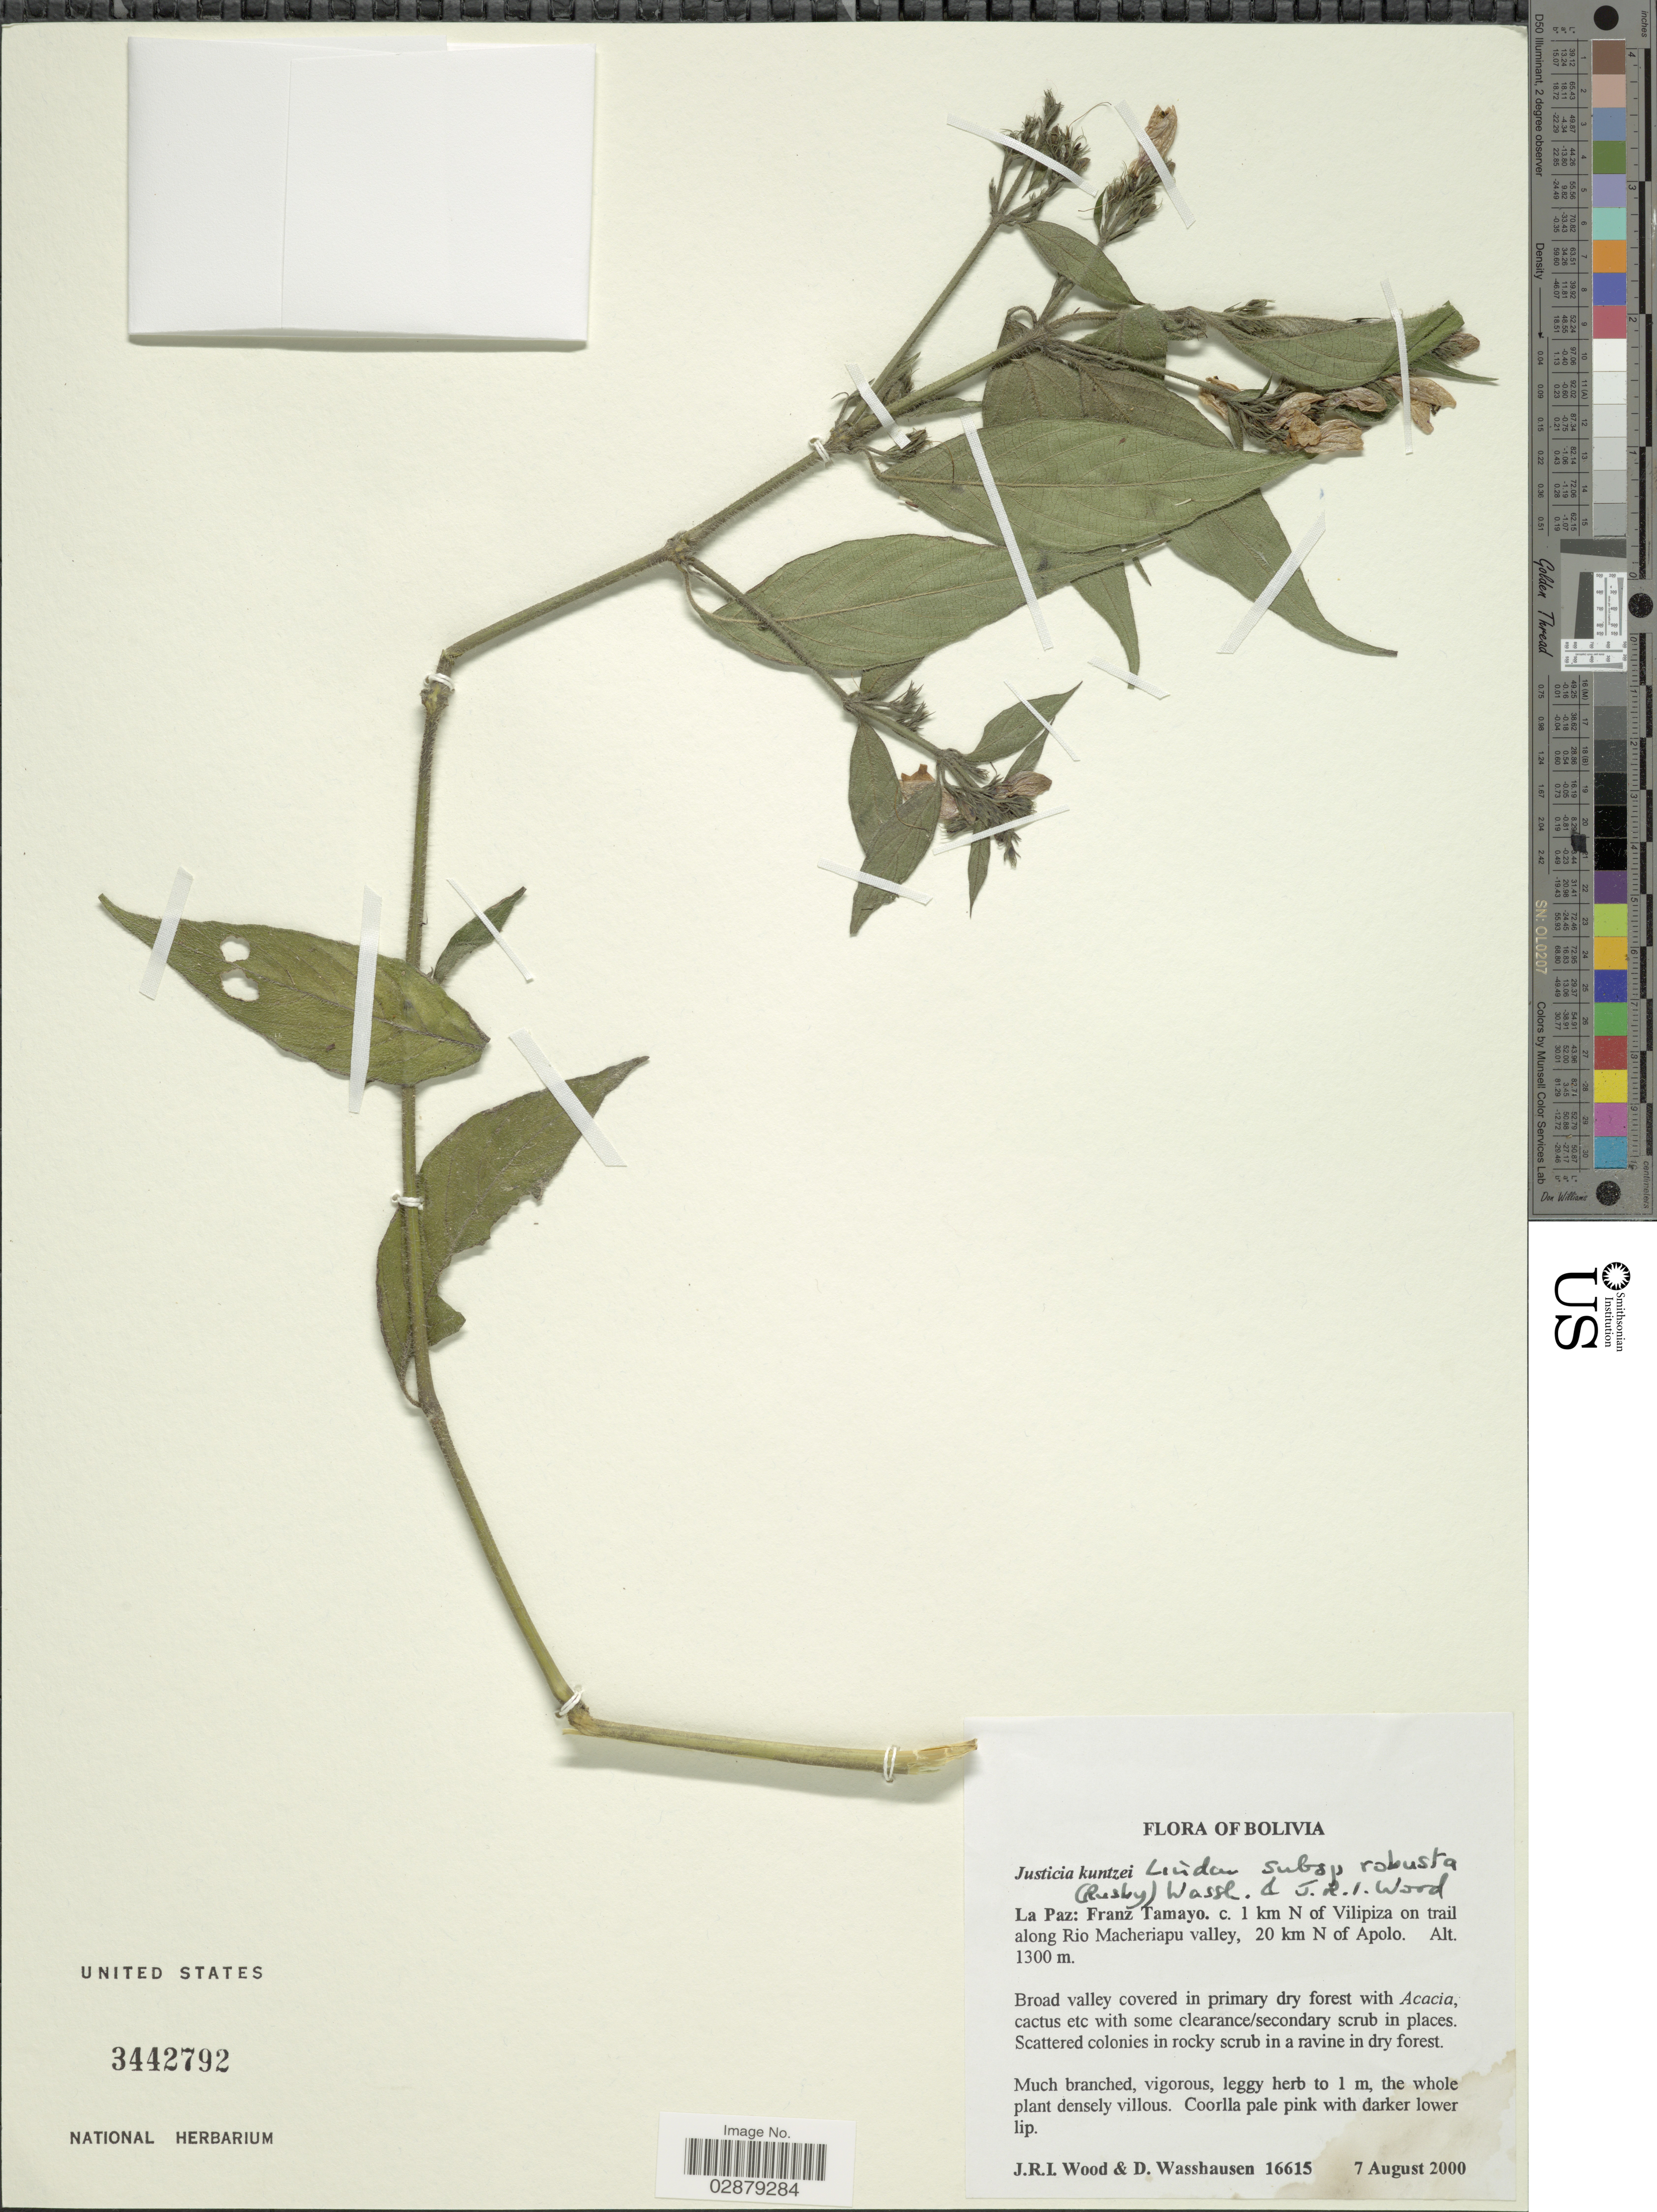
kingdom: Plantae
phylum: Tracheophyta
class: Magnoliopsida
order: Lamiales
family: Acanthaceae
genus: Justicia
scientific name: Justicia kuntzei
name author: Lindau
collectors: J. R. I. Wood & D. C. Wasshausen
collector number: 16615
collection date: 2000-08-07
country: Bolivia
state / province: La Paz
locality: Franz Tamayo. c. 1 km N of Vilipiza on trail along Rio Macheriapu valley, 20 km N of Apolo.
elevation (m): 1300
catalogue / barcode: US 3442792